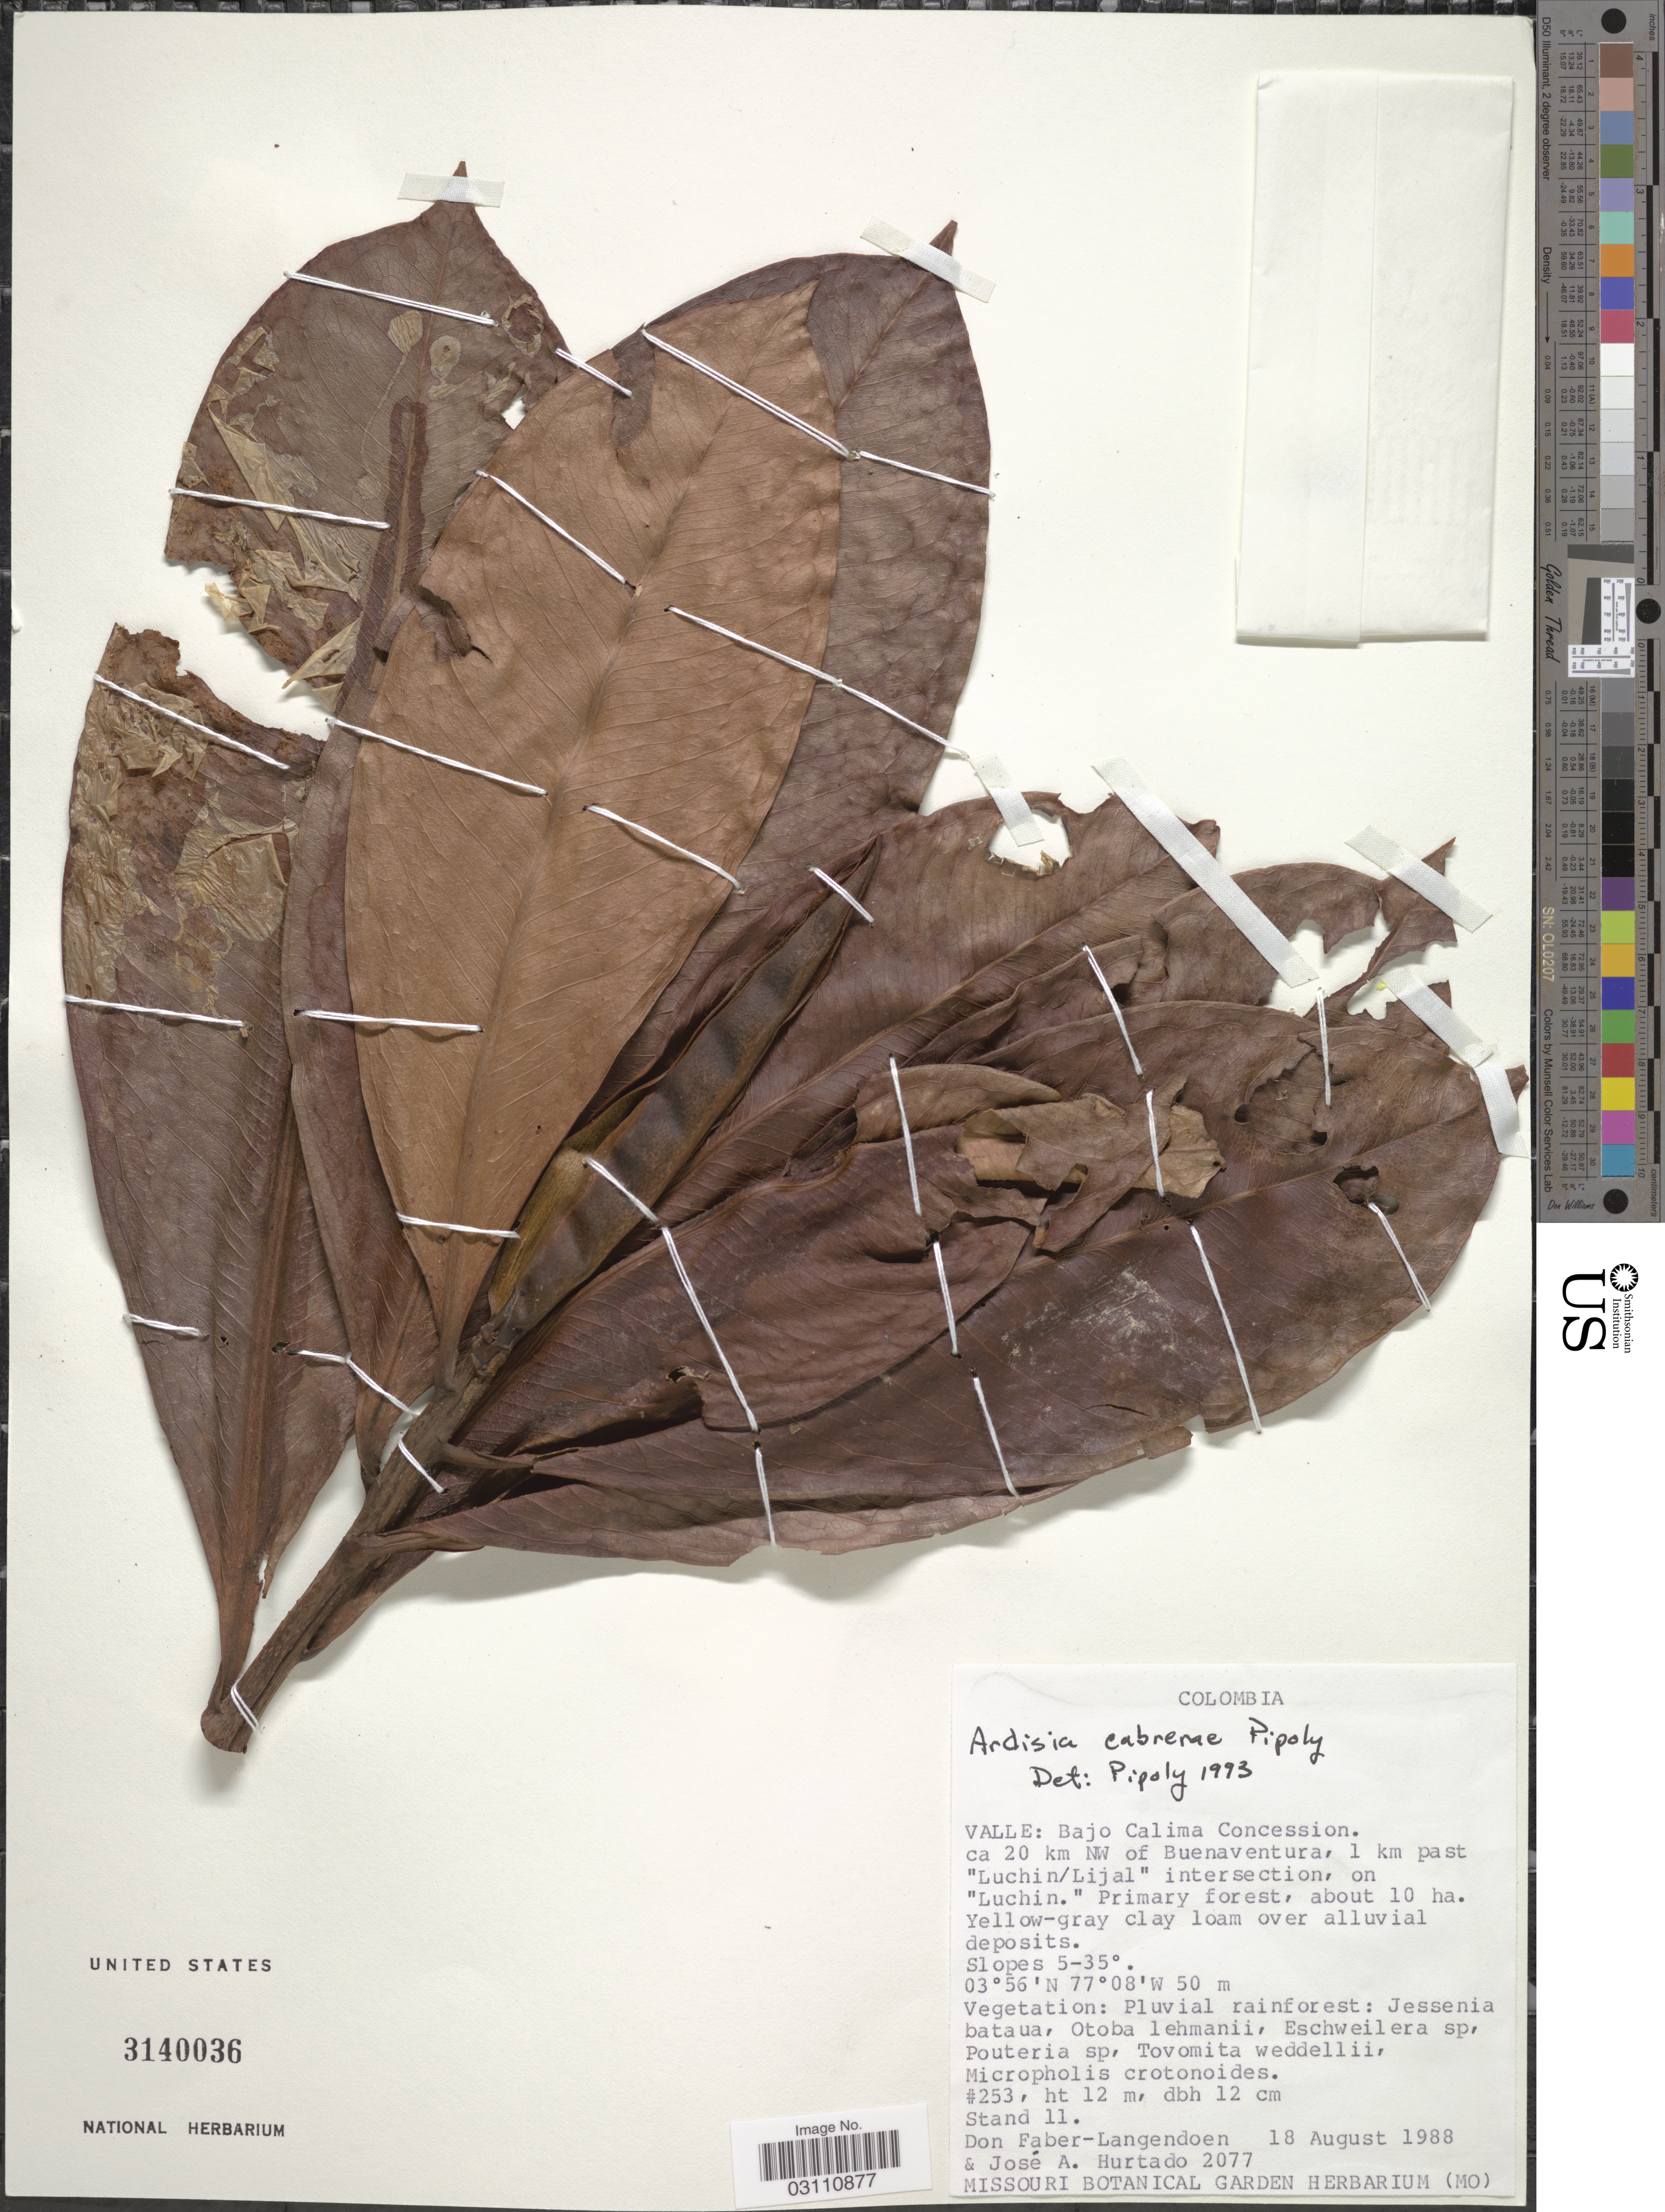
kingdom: Plantae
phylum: Tracheophyta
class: Magnoliopsida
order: Ericales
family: Primulaceae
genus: Ardisia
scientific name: Ardisia cabrerae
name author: Pipoly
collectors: D. Faber-Langendoen & J. Hurtado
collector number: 2077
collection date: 1988-08-18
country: Colombia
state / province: Valle del Cauca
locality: Valle: Bajo Calima Concession. ca 20 km NW of Buenaventura, 1 km past "Luchin/ Lijal" intersection, on "Luchin".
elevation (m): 50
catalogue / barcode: US 3140036